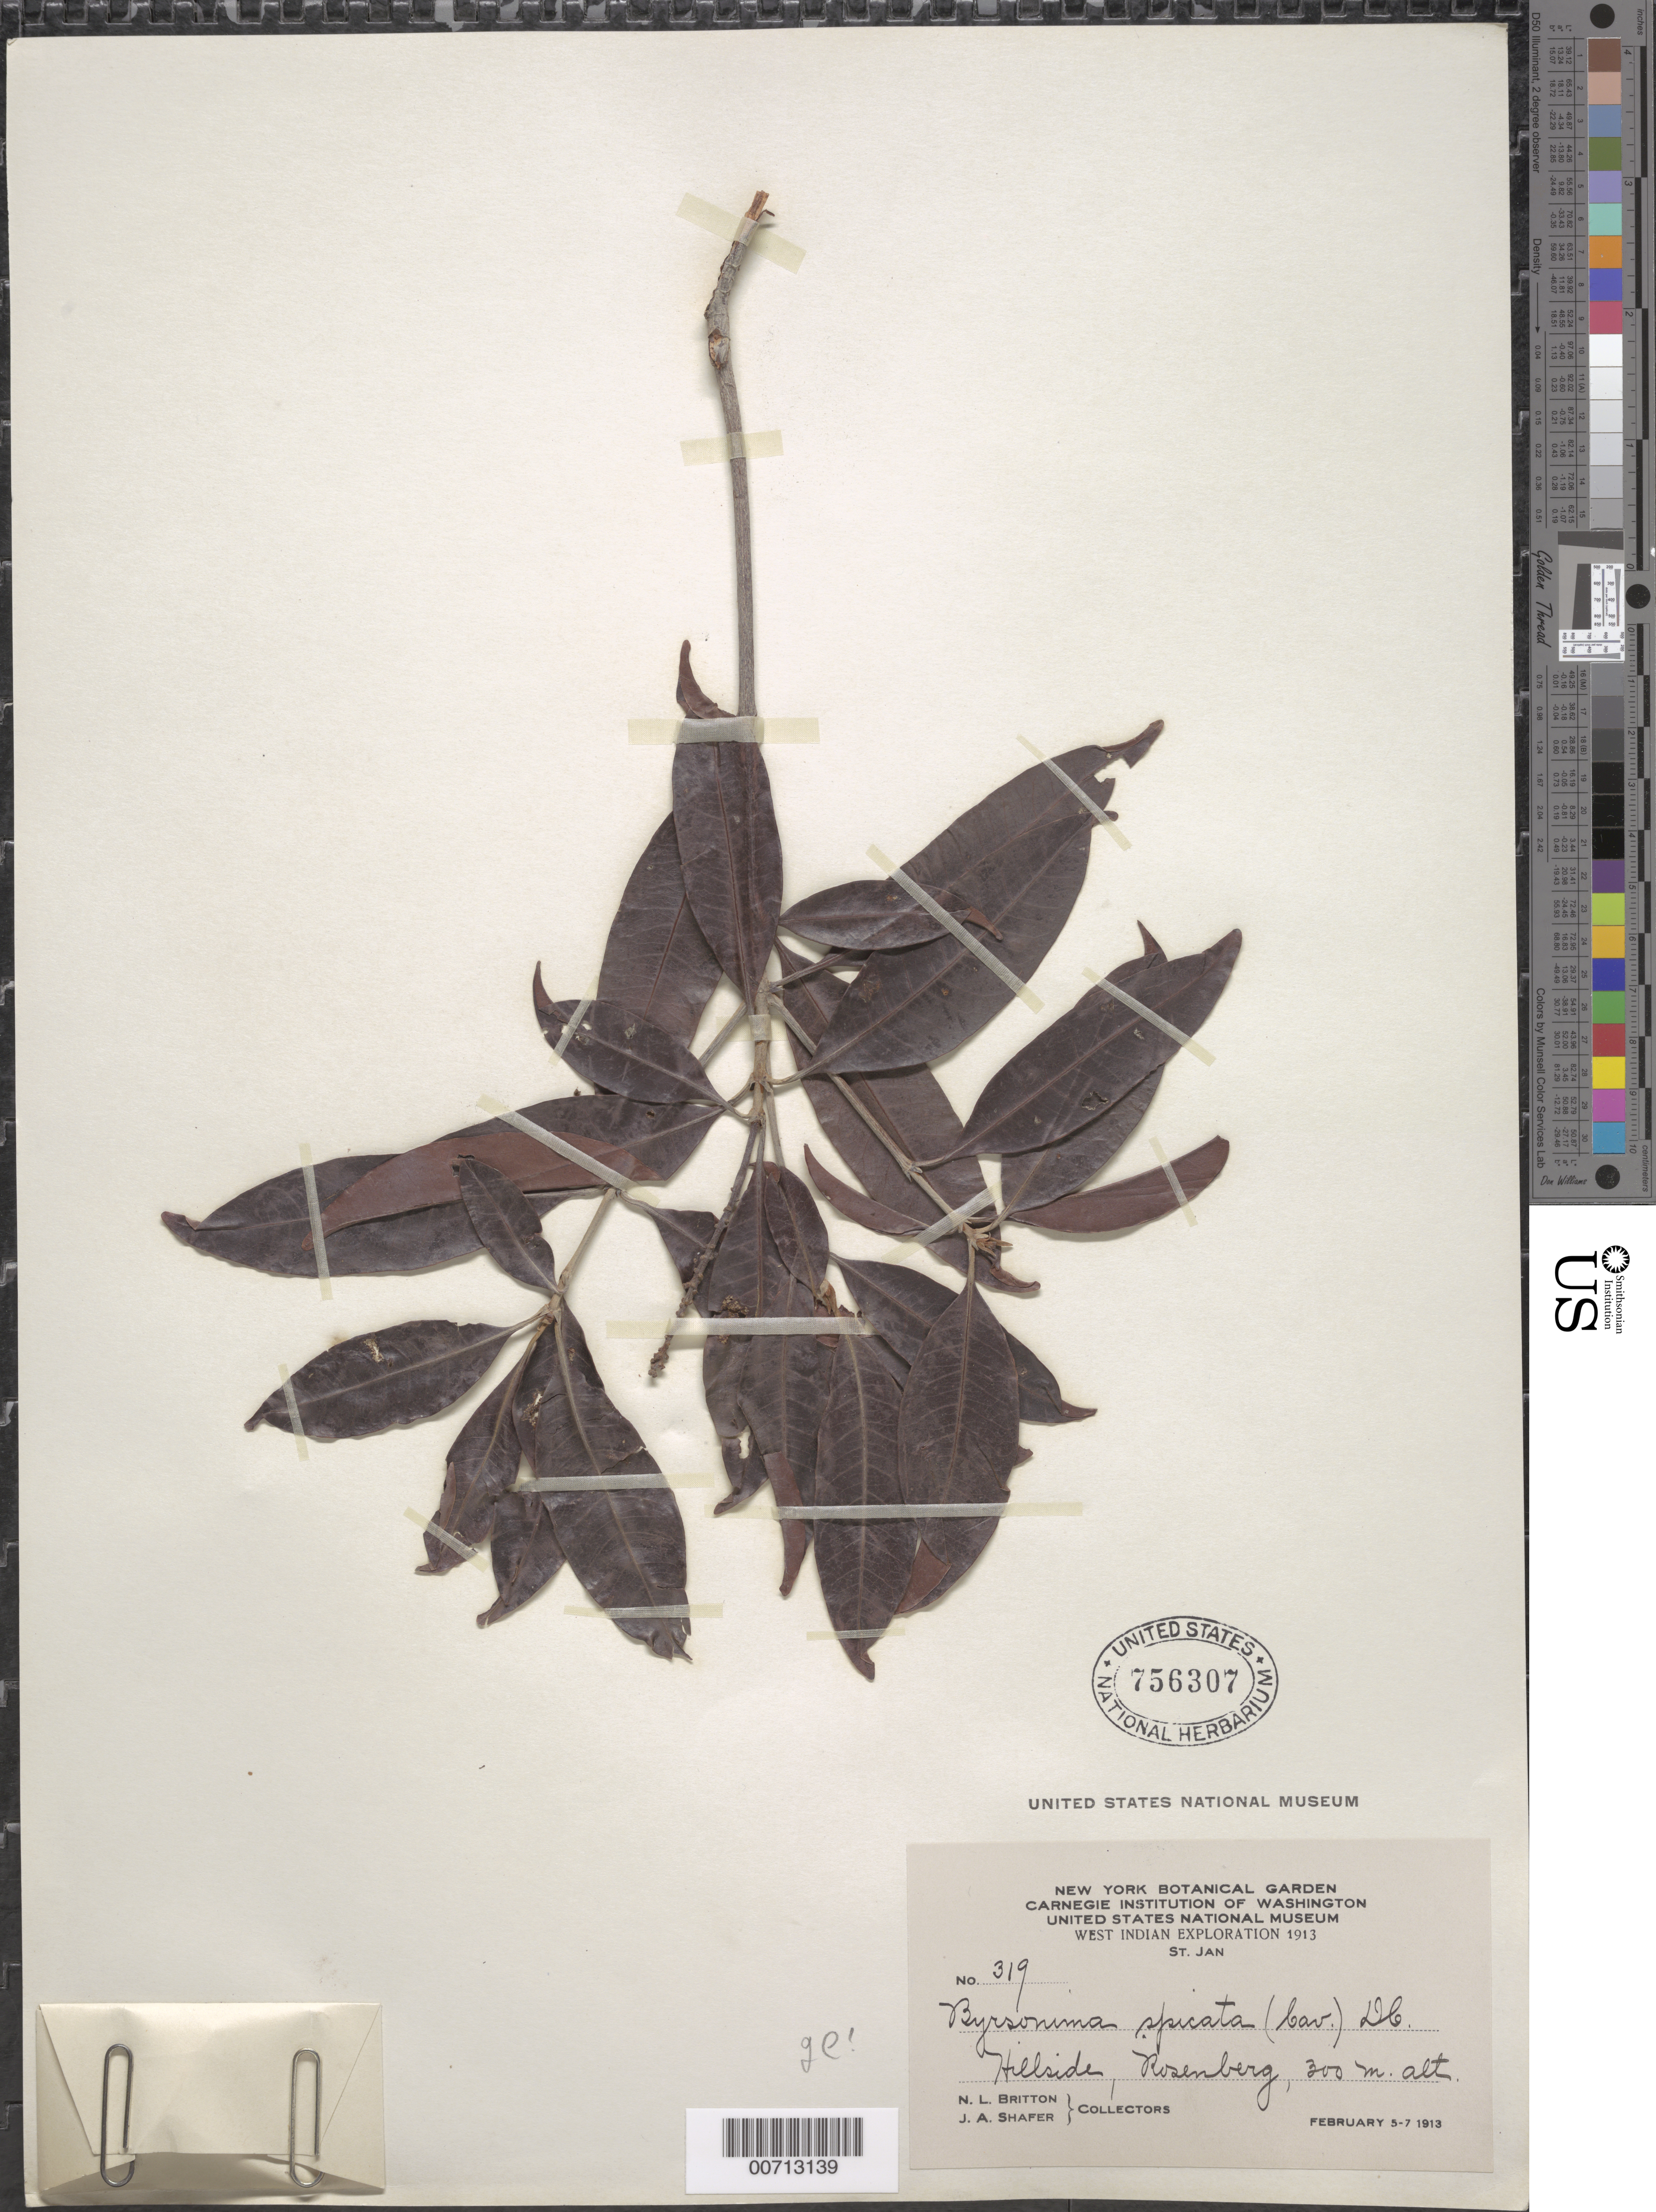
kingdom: Plantae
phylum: Tracheophyta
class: Magnoliopsida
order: Malpighiales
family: Malpighiaceae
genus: Byrsonima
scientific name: Byrsonima spicata (Cav.) DC.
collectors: N. Britton & J. A. Shafer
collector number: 319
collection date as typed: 05 Feb 1913 to 07 Feb 1913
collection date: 1913-02-05/1913-02-07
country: U.S. Virgin Islands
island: St. John Island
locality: Rosenberg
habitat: Hillside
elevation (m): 300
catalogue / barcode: US 756307